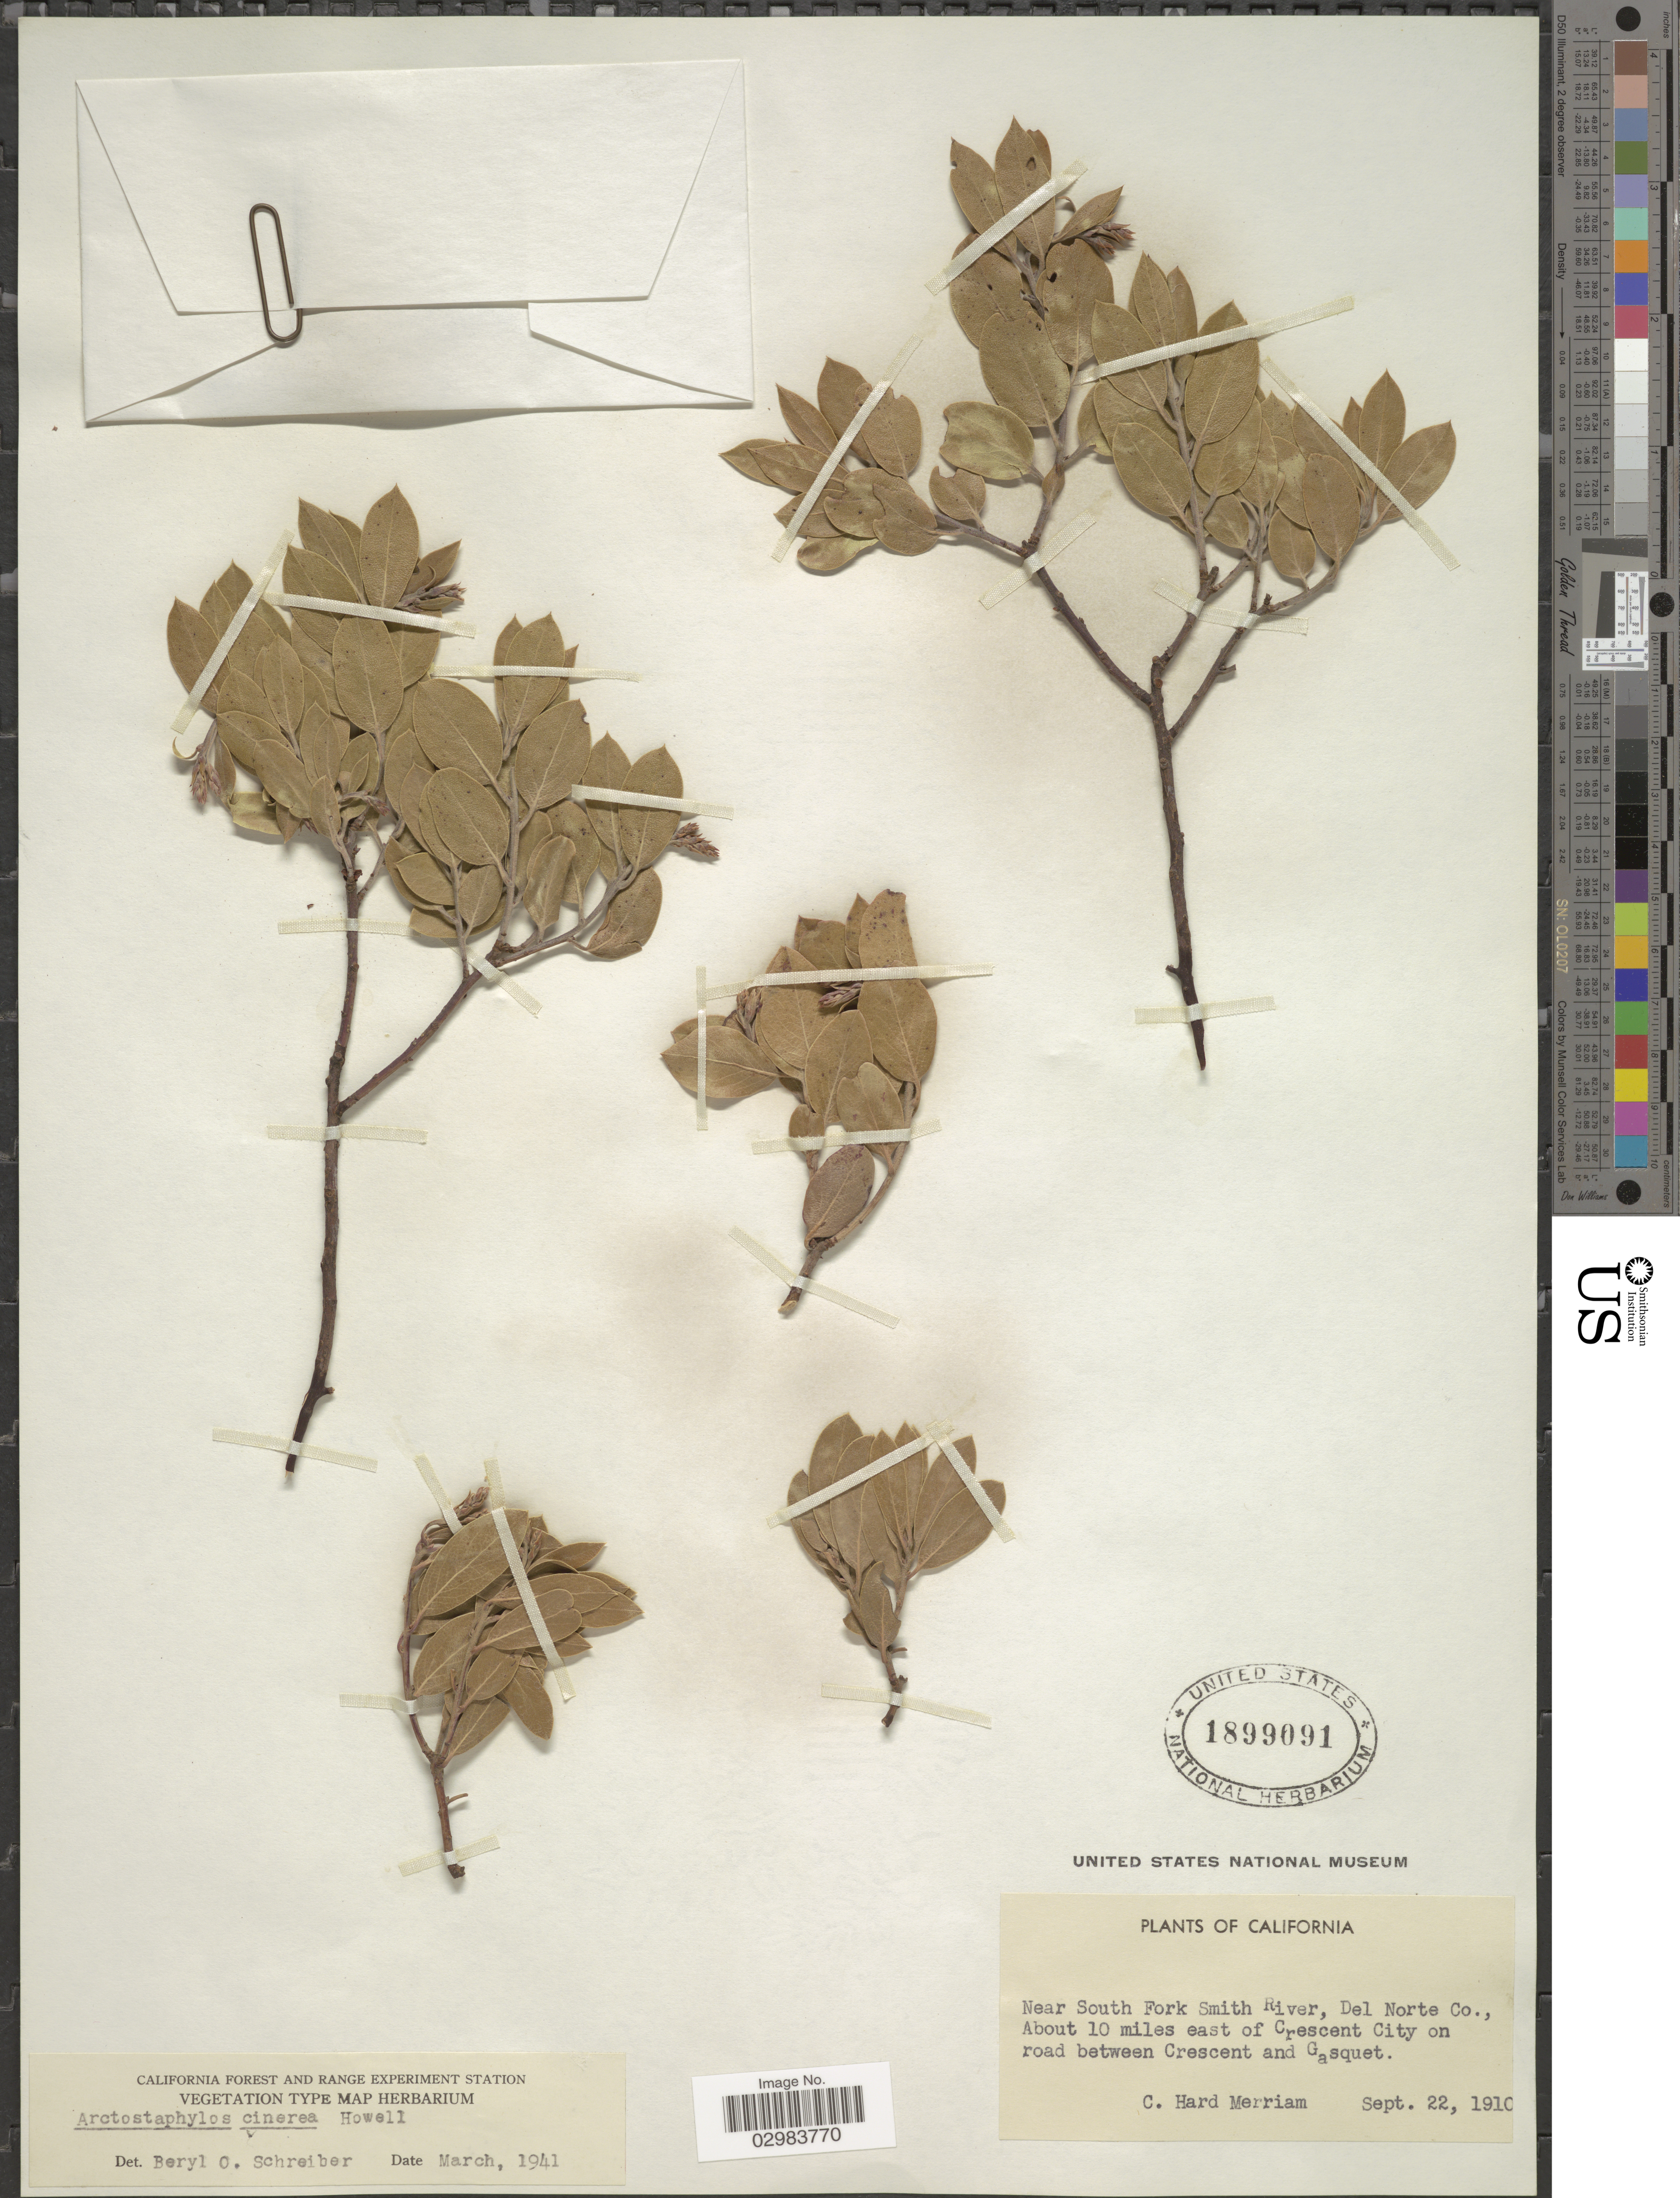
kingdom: Plantae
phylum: Tracheophyta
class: Magnoliopsida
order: Ericales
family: Ericaceae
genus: Arctostaphylos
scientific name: Arctostaphylos cinerea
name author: Howell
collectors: C. Merriam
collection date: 1910-09-22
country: United States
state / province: California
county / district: Del Norte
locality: Near South Fork Smith River, Del Norte Co., About 10 miles east of Crescent City on road between Crescent and Gasquet.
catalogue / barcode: US 1899091